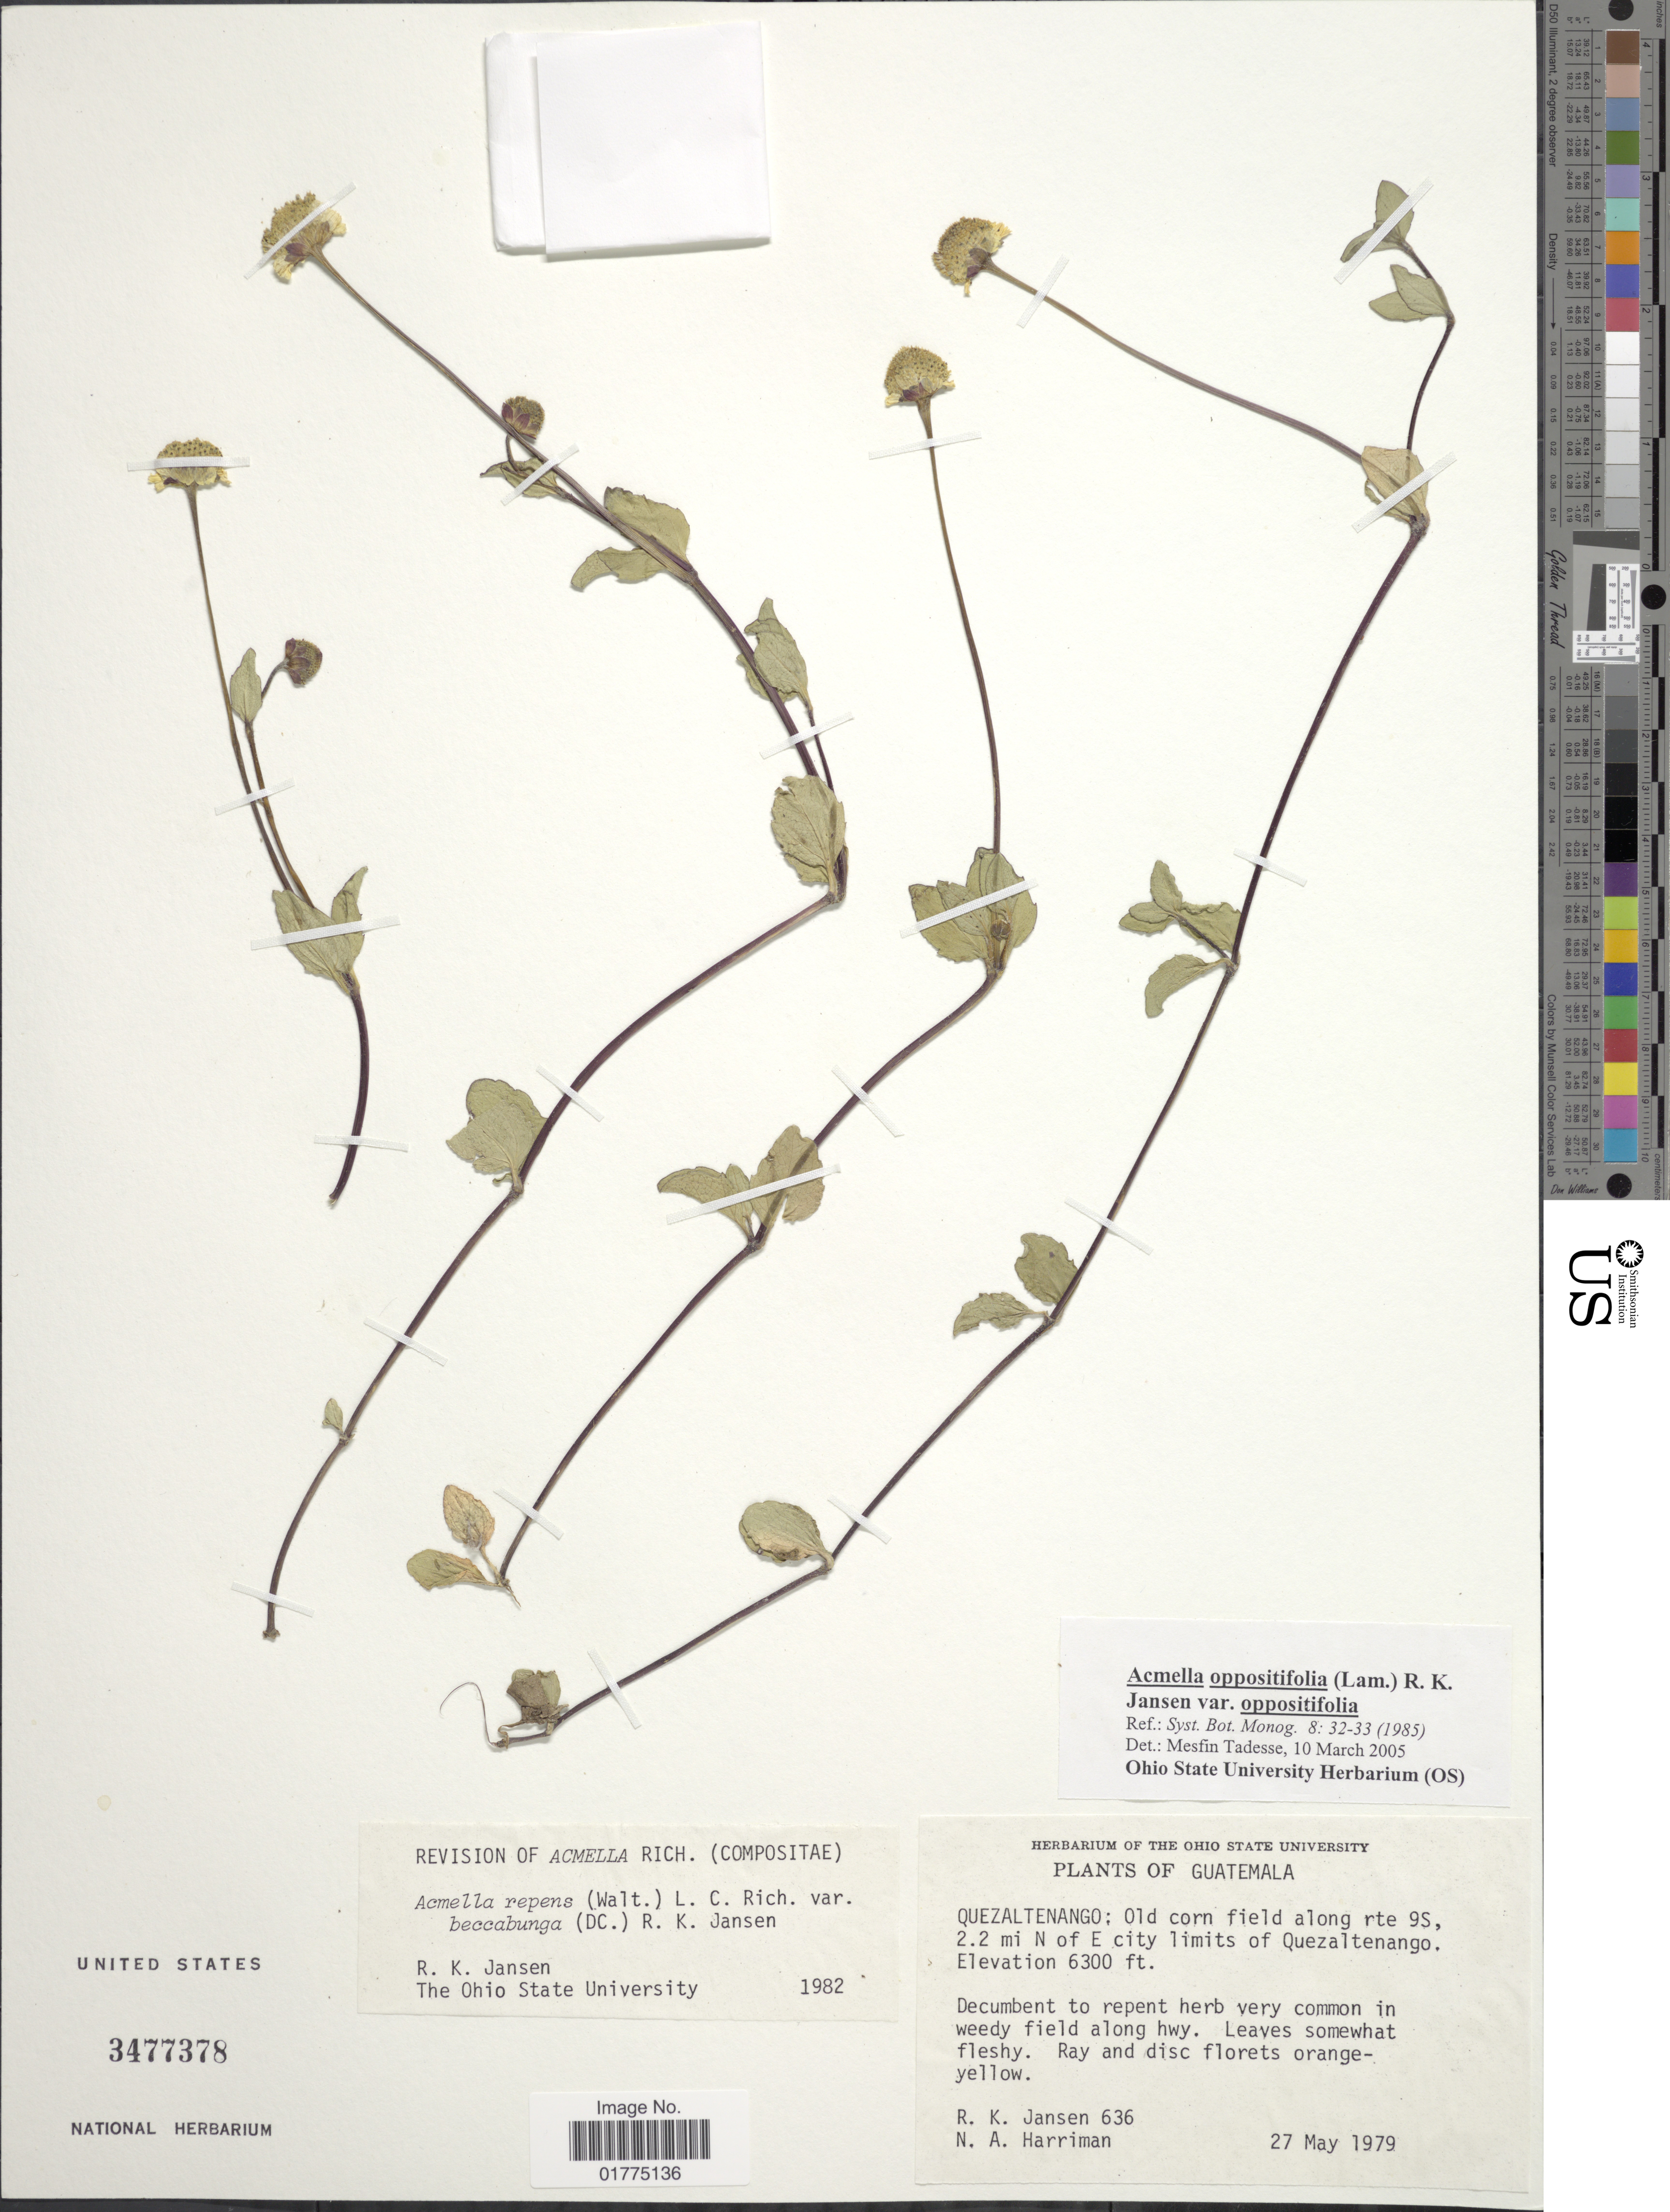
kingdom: Plantae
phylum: Tracheophyta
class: Magnoliopsida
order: Asterales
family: Asteraceae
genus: Heliopsis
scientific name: Heliopsis buphthalmoides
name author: (Jacq.) Dunal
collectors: R. K. Jansen & N. A. Harriman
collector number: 636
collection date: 1979-05-27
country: Guatemala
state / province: Quetzaltenango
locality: Quezaltenango: Old corn field along rte 9S, 2.2 mi N of E city limits of Quezaltenango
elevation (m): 1920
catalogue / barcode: US 3477378